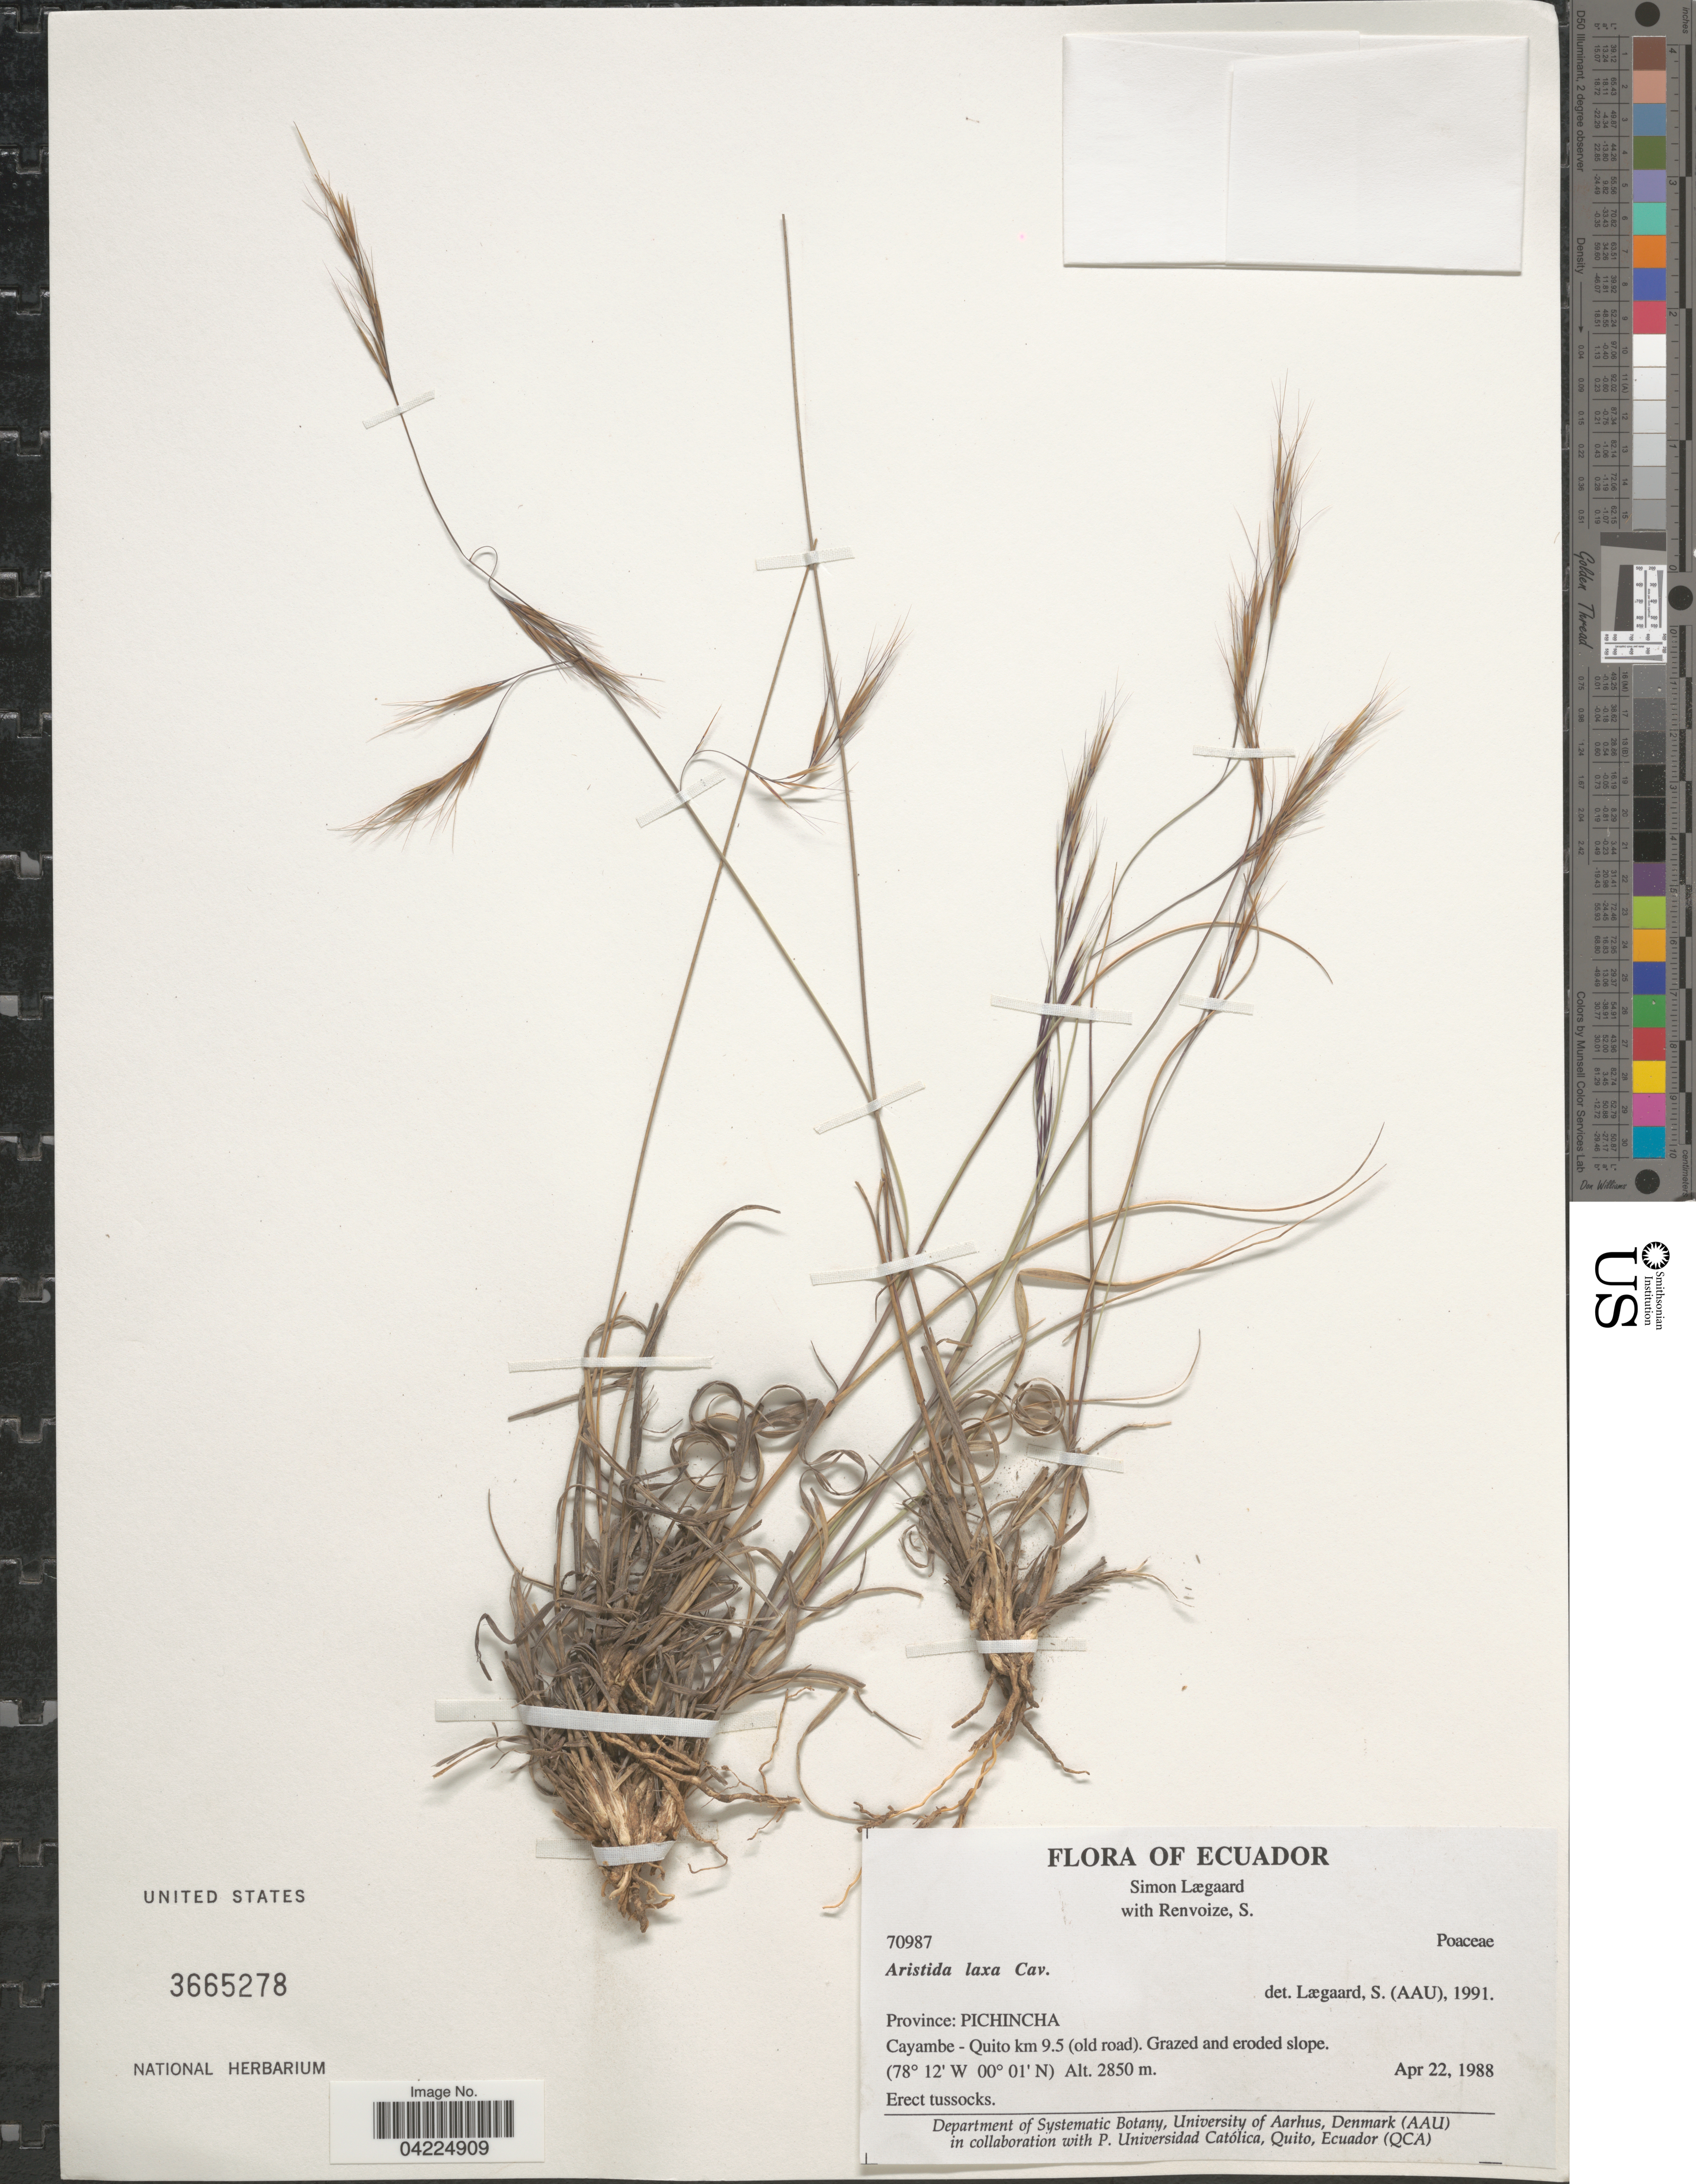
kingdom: Plantae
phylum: Tracheophyta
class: Liliopsida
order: Poales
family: Poaceae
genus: Aristida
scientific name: Aristida laxa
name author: Cav.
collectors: S. Lægaard & S. A. Renvoize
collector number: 70987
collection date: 1988-04-22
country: Ecuador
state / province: Pichincha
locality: Cayambe - Quito km. 9.5 (old road). Grazed and eroded slope.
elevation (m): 2850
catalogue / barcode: US 3665278